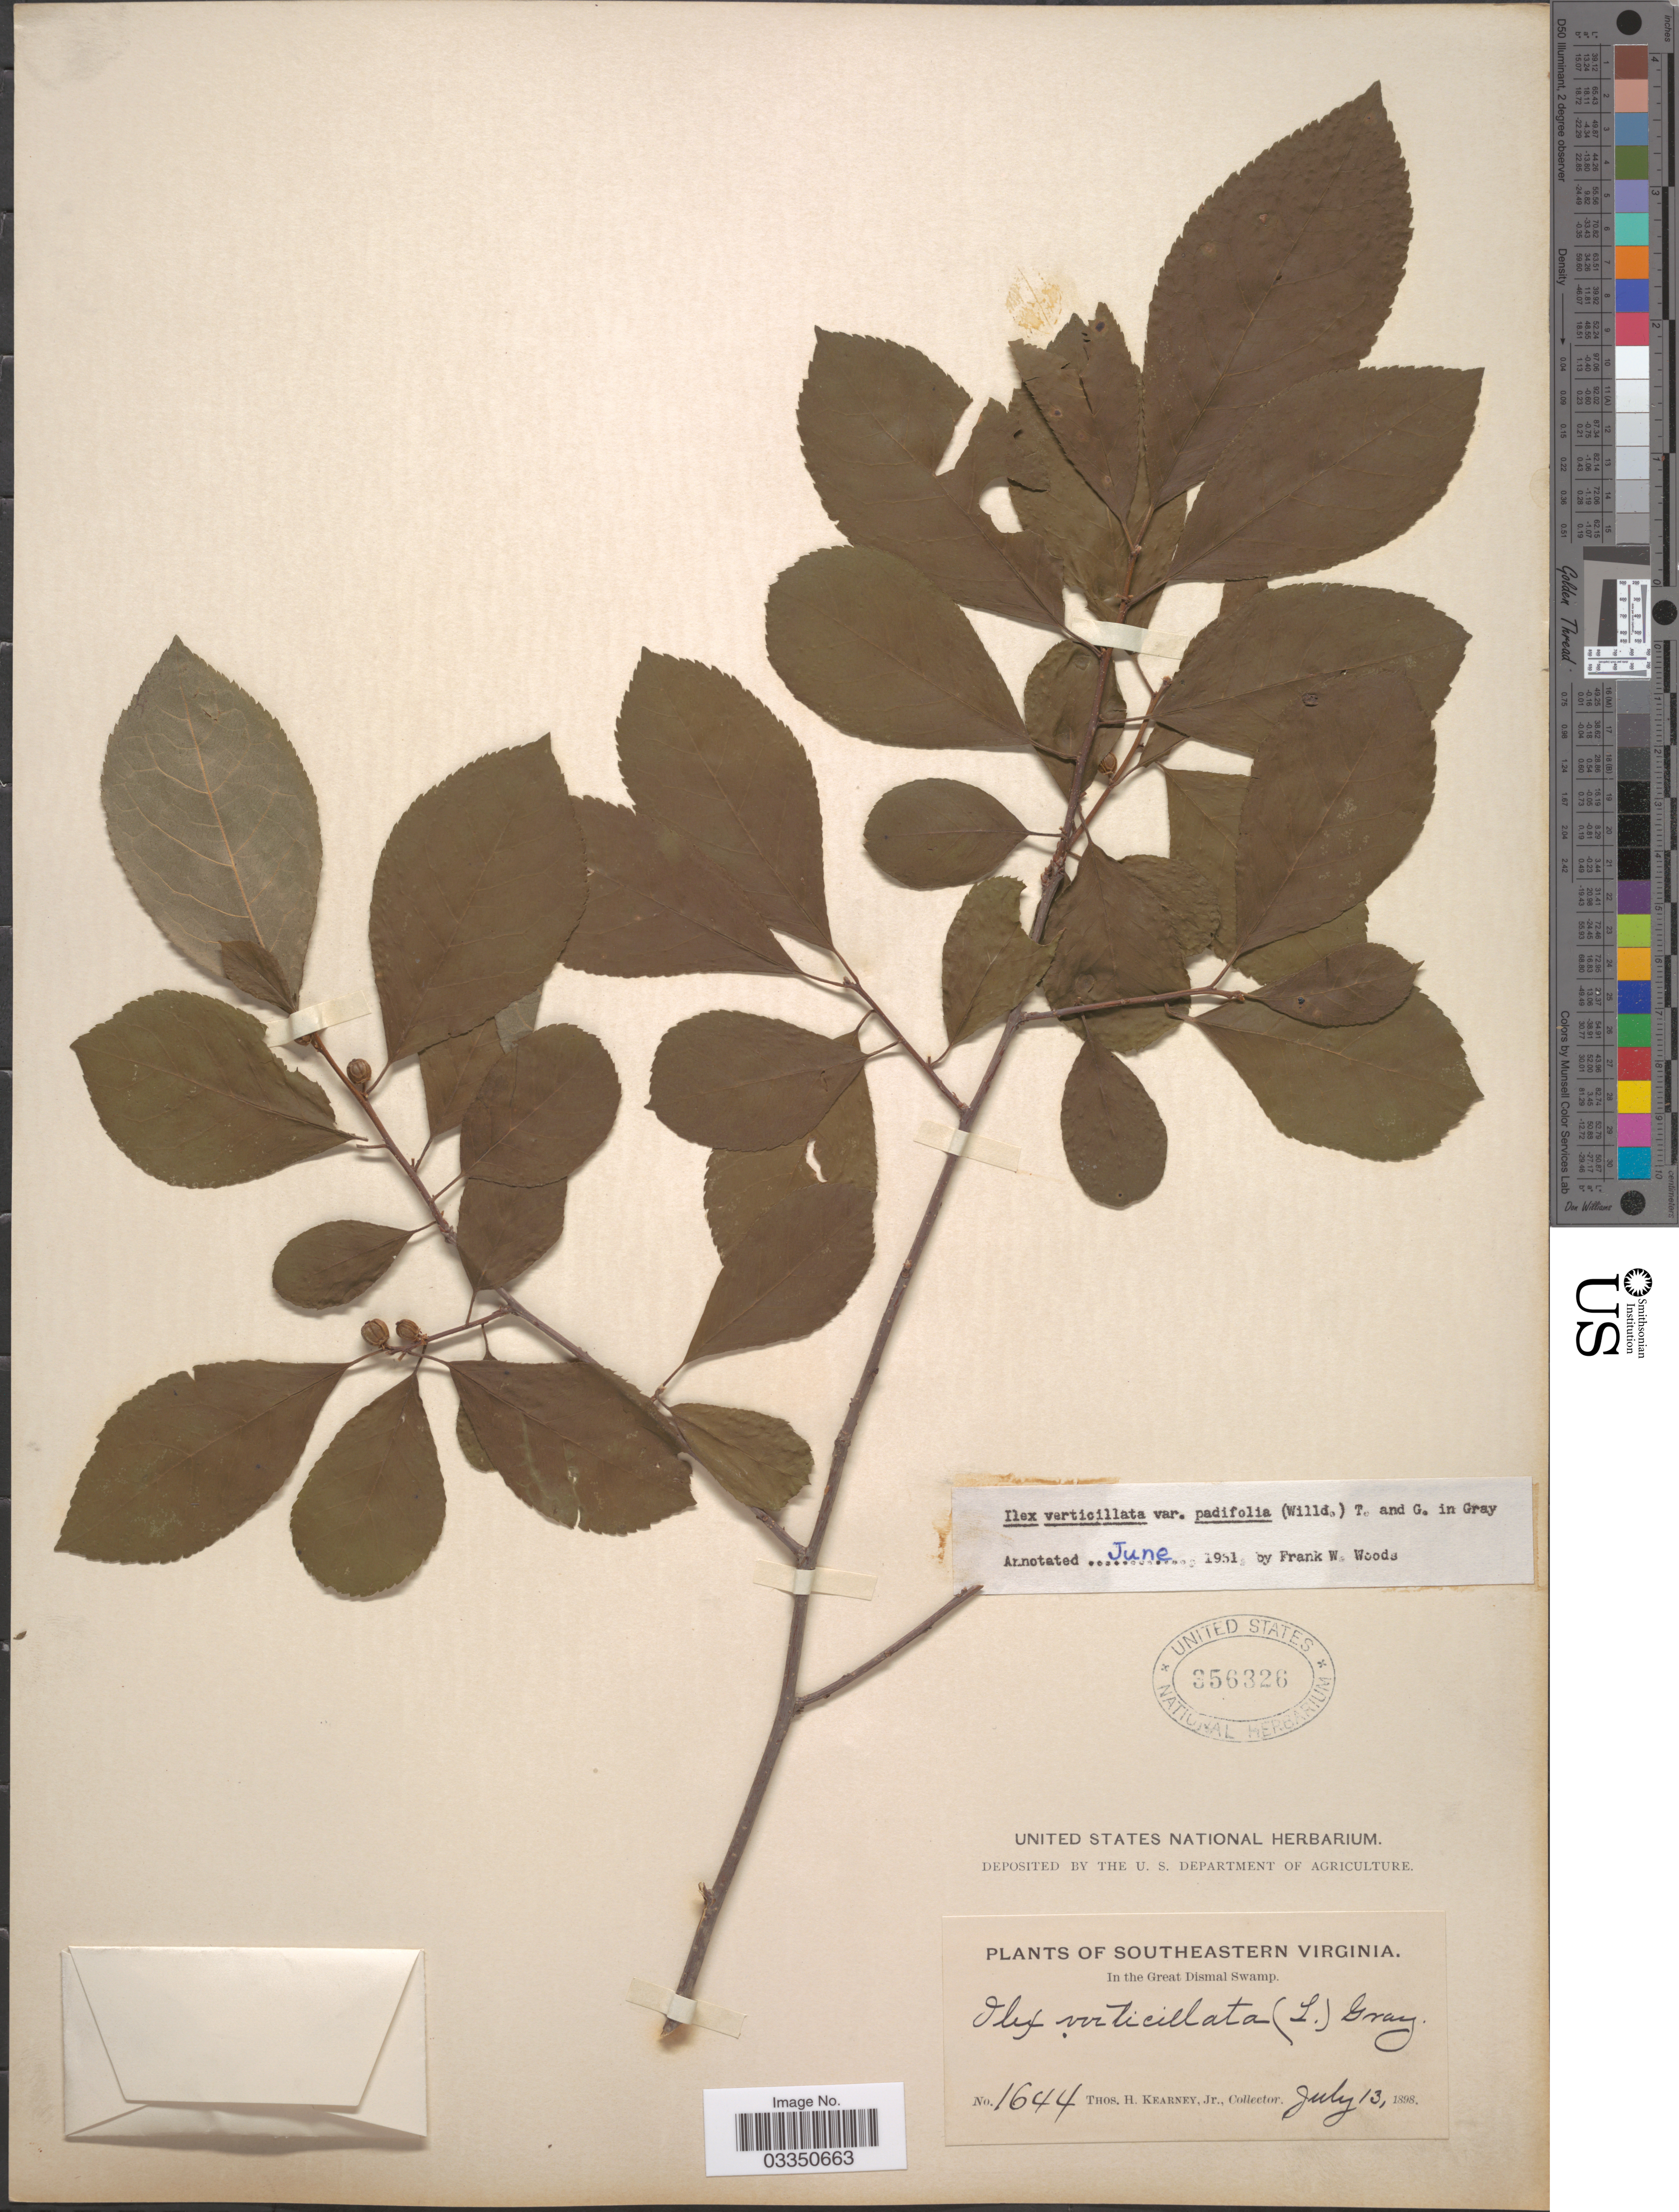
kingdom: Plantae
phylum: Tracheophyta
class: Magnoliopsida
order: Aquifoliales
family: Aquifoliaceae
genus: Ilex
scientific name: Ilex verticillata var. padifolia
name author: (Willd.) Torr. & A. Gray ex S. Watson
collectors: T. H. Kearney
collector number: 1644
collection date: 1898-07-13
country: United States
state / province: Virginia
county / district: City of Chesapeake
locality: Southeastern Virginia. In the Great Dismal Swamp.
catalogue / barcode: US 356326